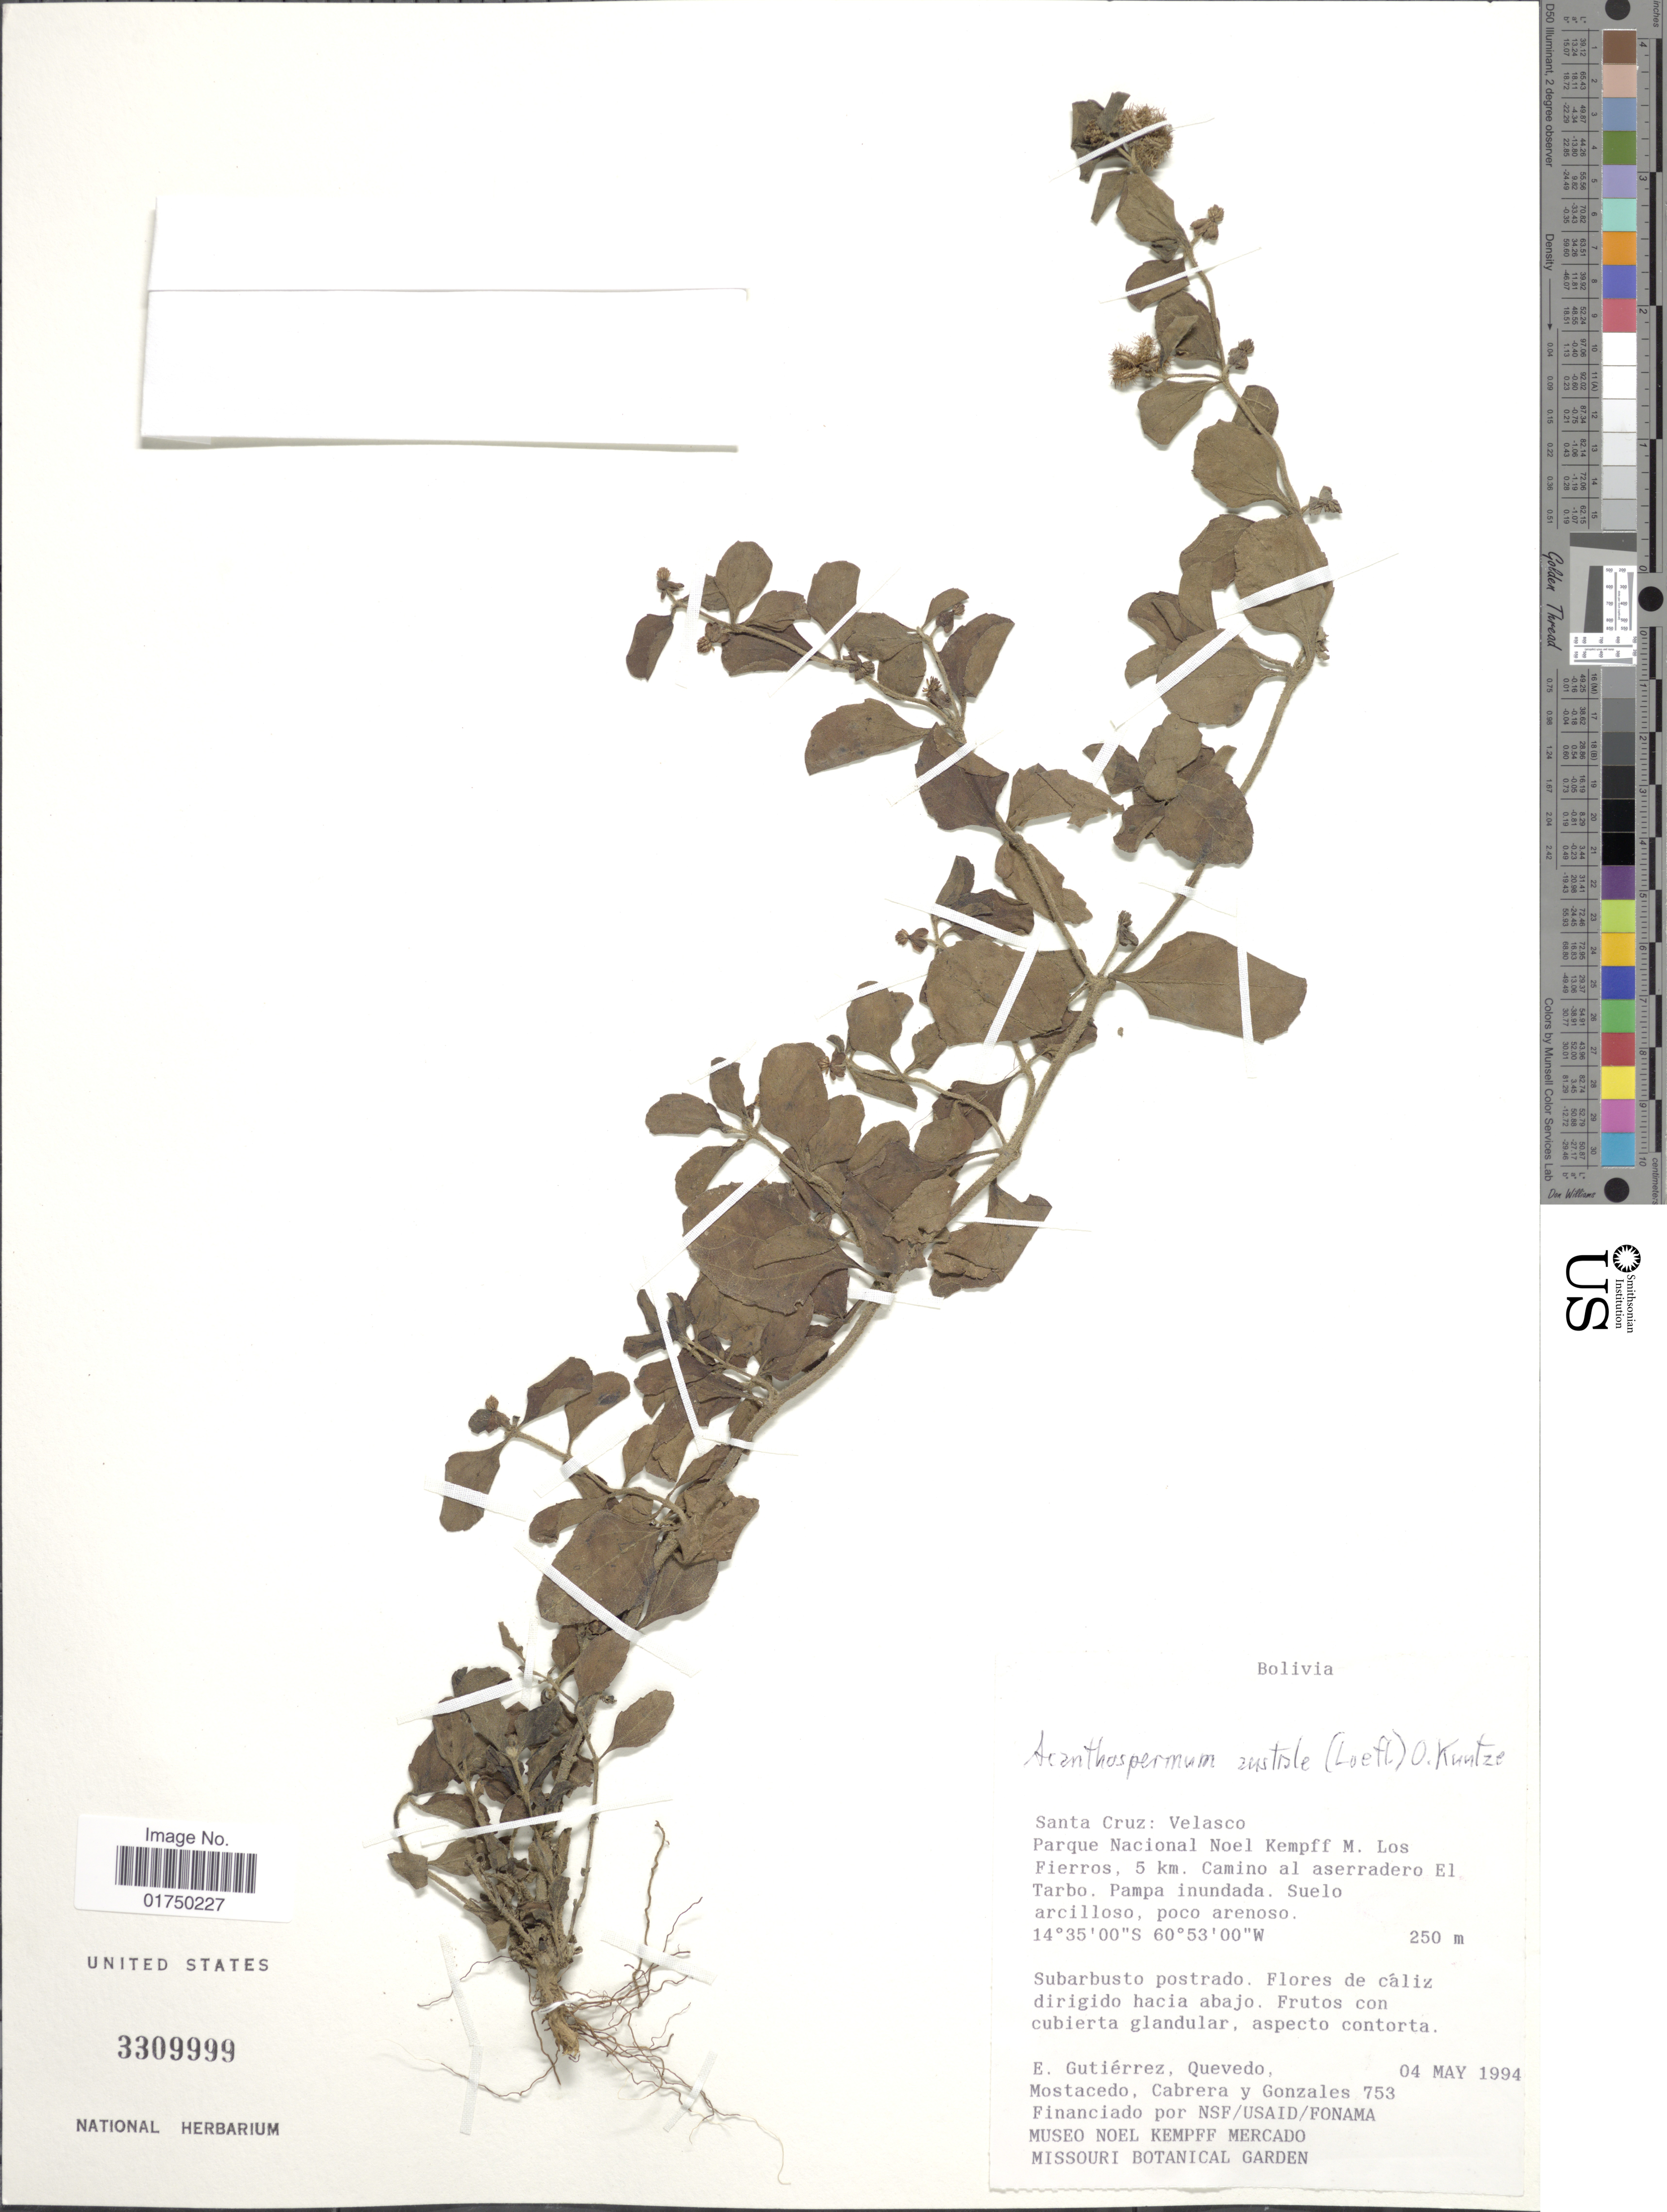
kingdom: Plantae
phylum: Tracheophyta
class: Magnoliopsida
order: Asterales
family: Asteraceae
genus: Acanthospermum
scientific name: Acanthospermum australe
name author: (Loefl.) Kuntze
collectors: E. Gutiérrez, -- Quevedo, Mostacedo, --, Cabrera, -- & Gonzales, --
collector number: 753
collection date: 1994-05-04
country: Bolivia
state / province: Santa Cruz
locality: Santa Cruz: Velasco. Parque Nacional Noel Kempff M. Los Fierros, 5 km. Camino al aserradero El Tarbo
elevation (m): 250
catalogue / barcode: US 3309999